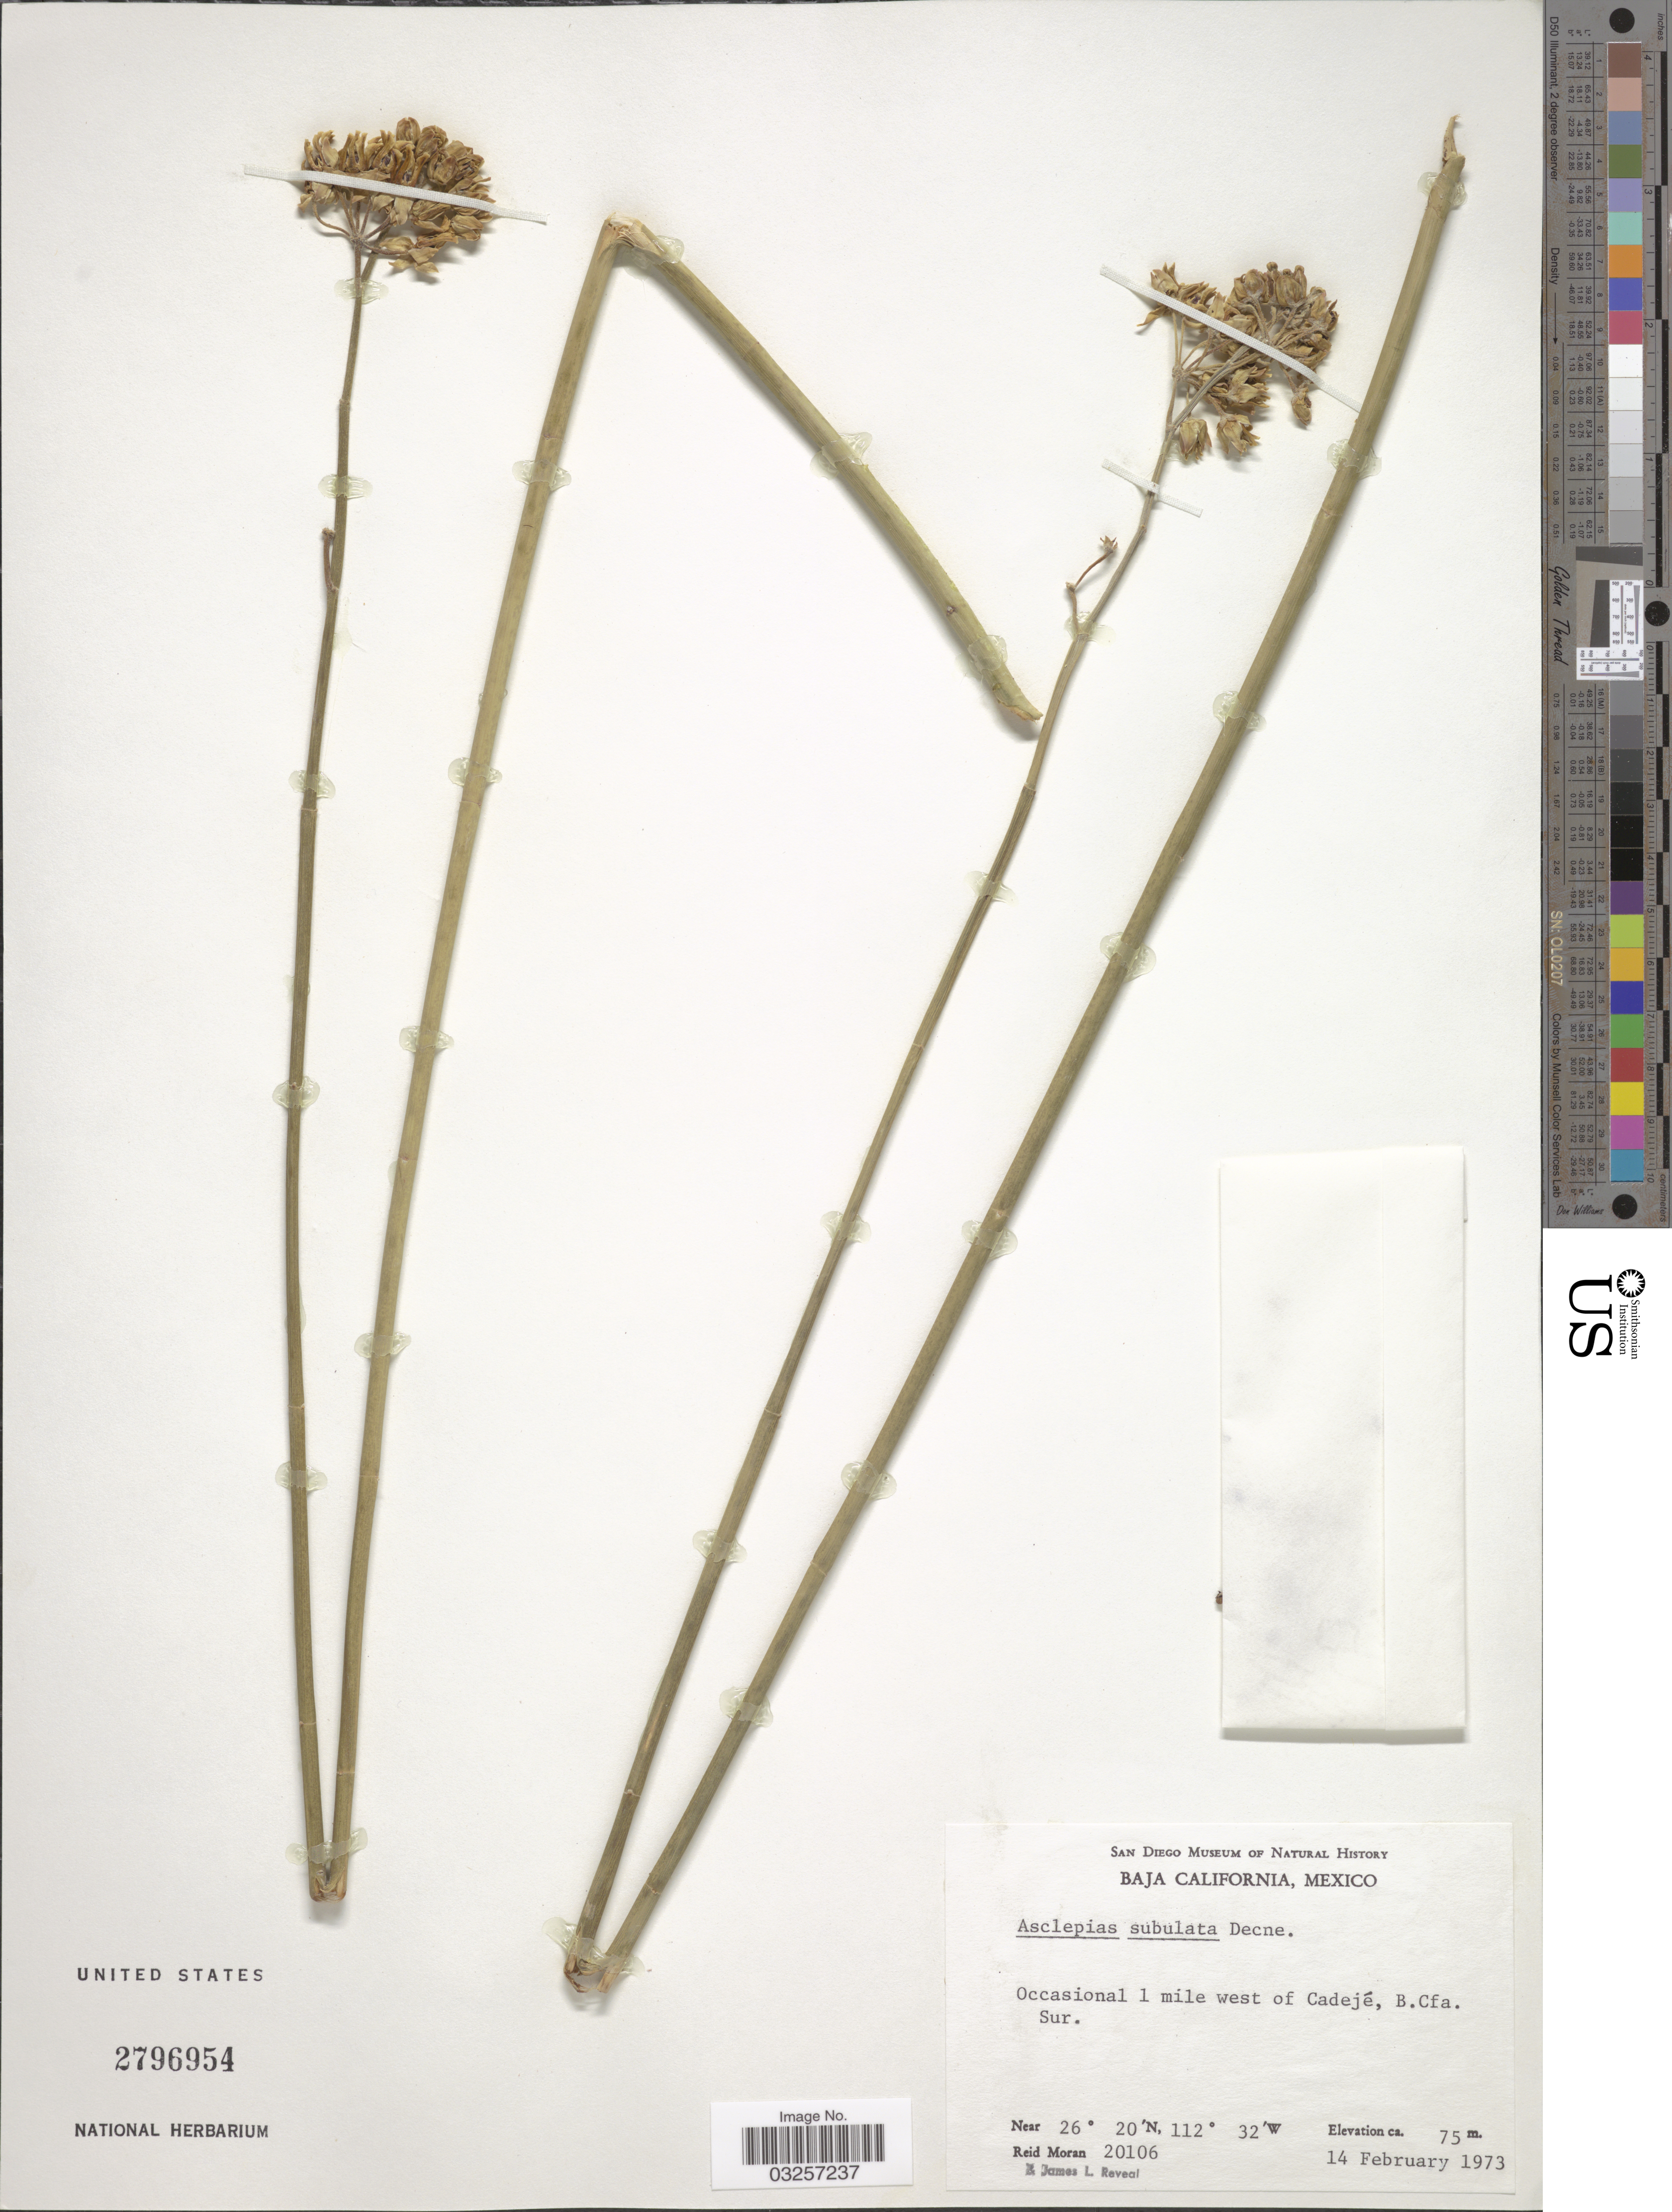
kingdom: Plantae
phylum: Tracheophyta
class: Magnoliopsida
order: Gentianales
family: Apocynaceae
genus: Asclepias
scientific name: Asclepias subulata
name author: Decne.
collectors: R. Moran & J. L. Reveal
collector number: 20106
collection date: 1973-02-14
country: Mexico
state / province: Baja California Sur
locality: Baja California. Occasional 1 miles west of Cadejé.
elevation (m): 75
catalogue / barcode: US 2796954